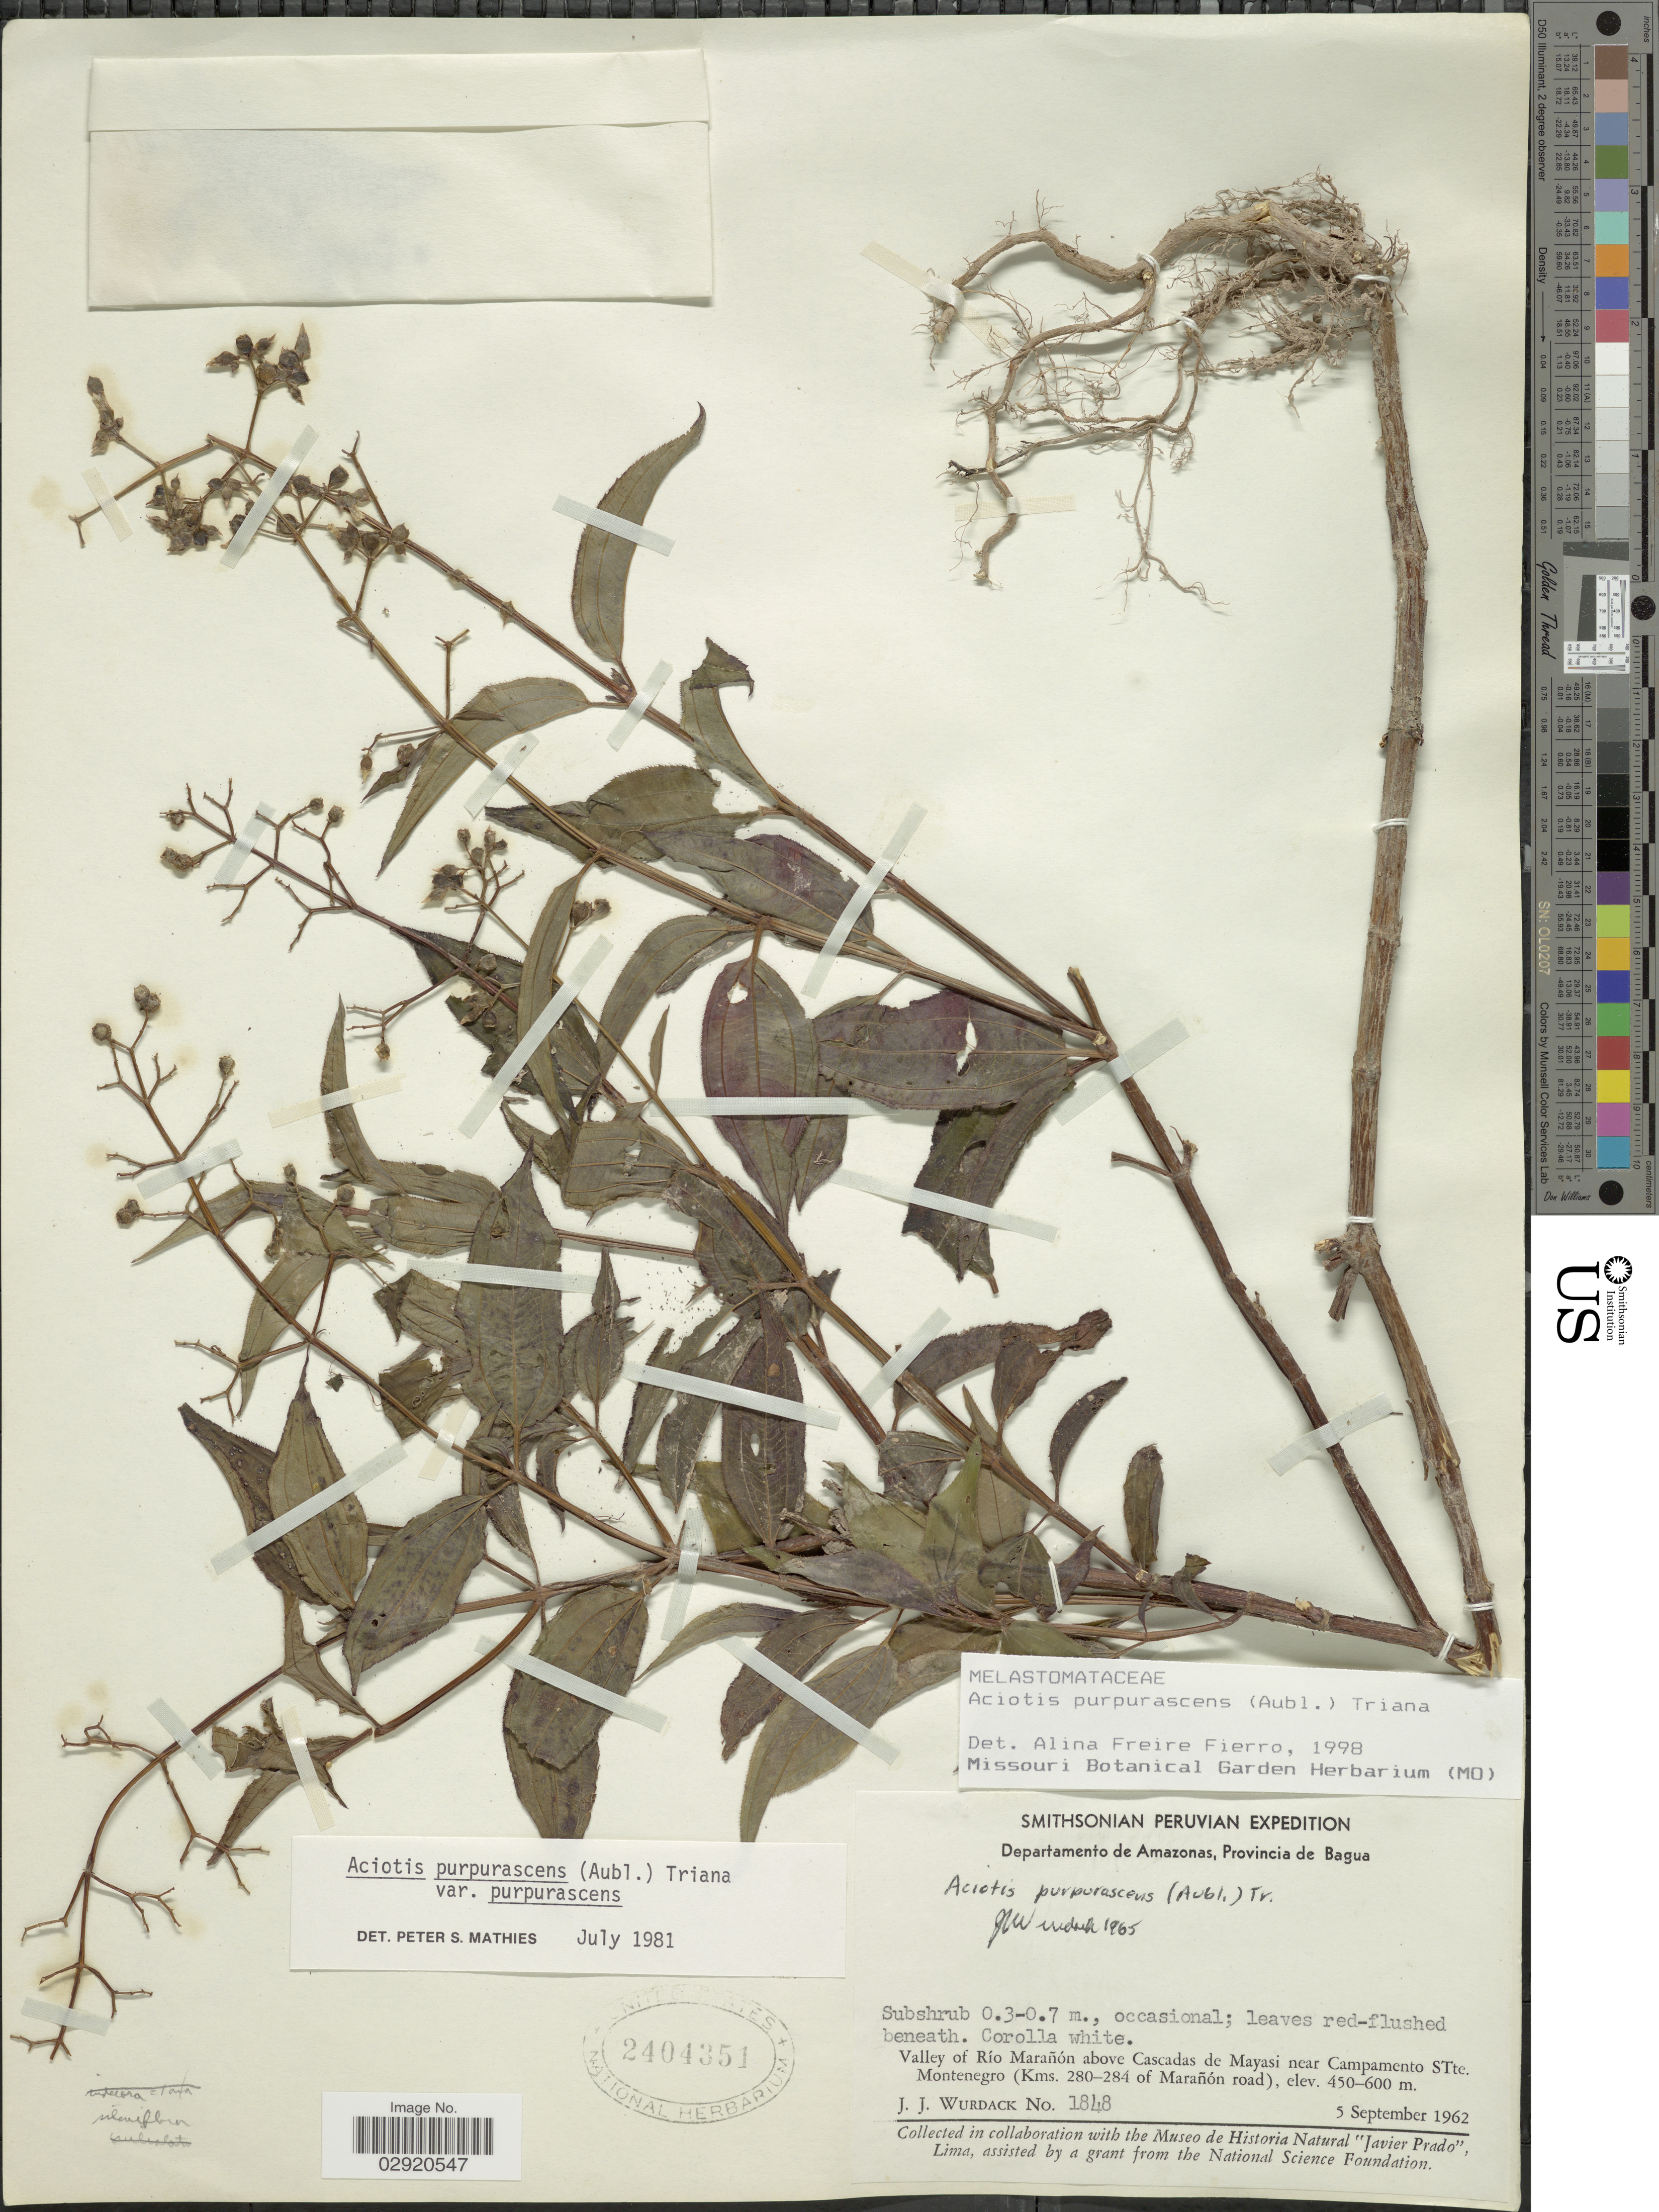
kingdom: Plantae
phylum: Tracheophyta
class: Magnoliopsida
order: Myrtales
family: Melastomataceae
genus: Aciotis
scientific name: Aciotis purpurascens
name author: (Aubl.) Triana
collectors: J. J. Wurdack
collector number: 1848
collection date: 1962-09-05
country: Peru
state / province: Amazonas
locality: Departamento de Amazonas, Provincia de Bagua. Valley of Río Marañón above Cascadas de Mayasi near Campamento STte. Montenegro (Kms. 280-284 of Marañón road).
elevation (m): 450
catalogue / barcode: US 2404351